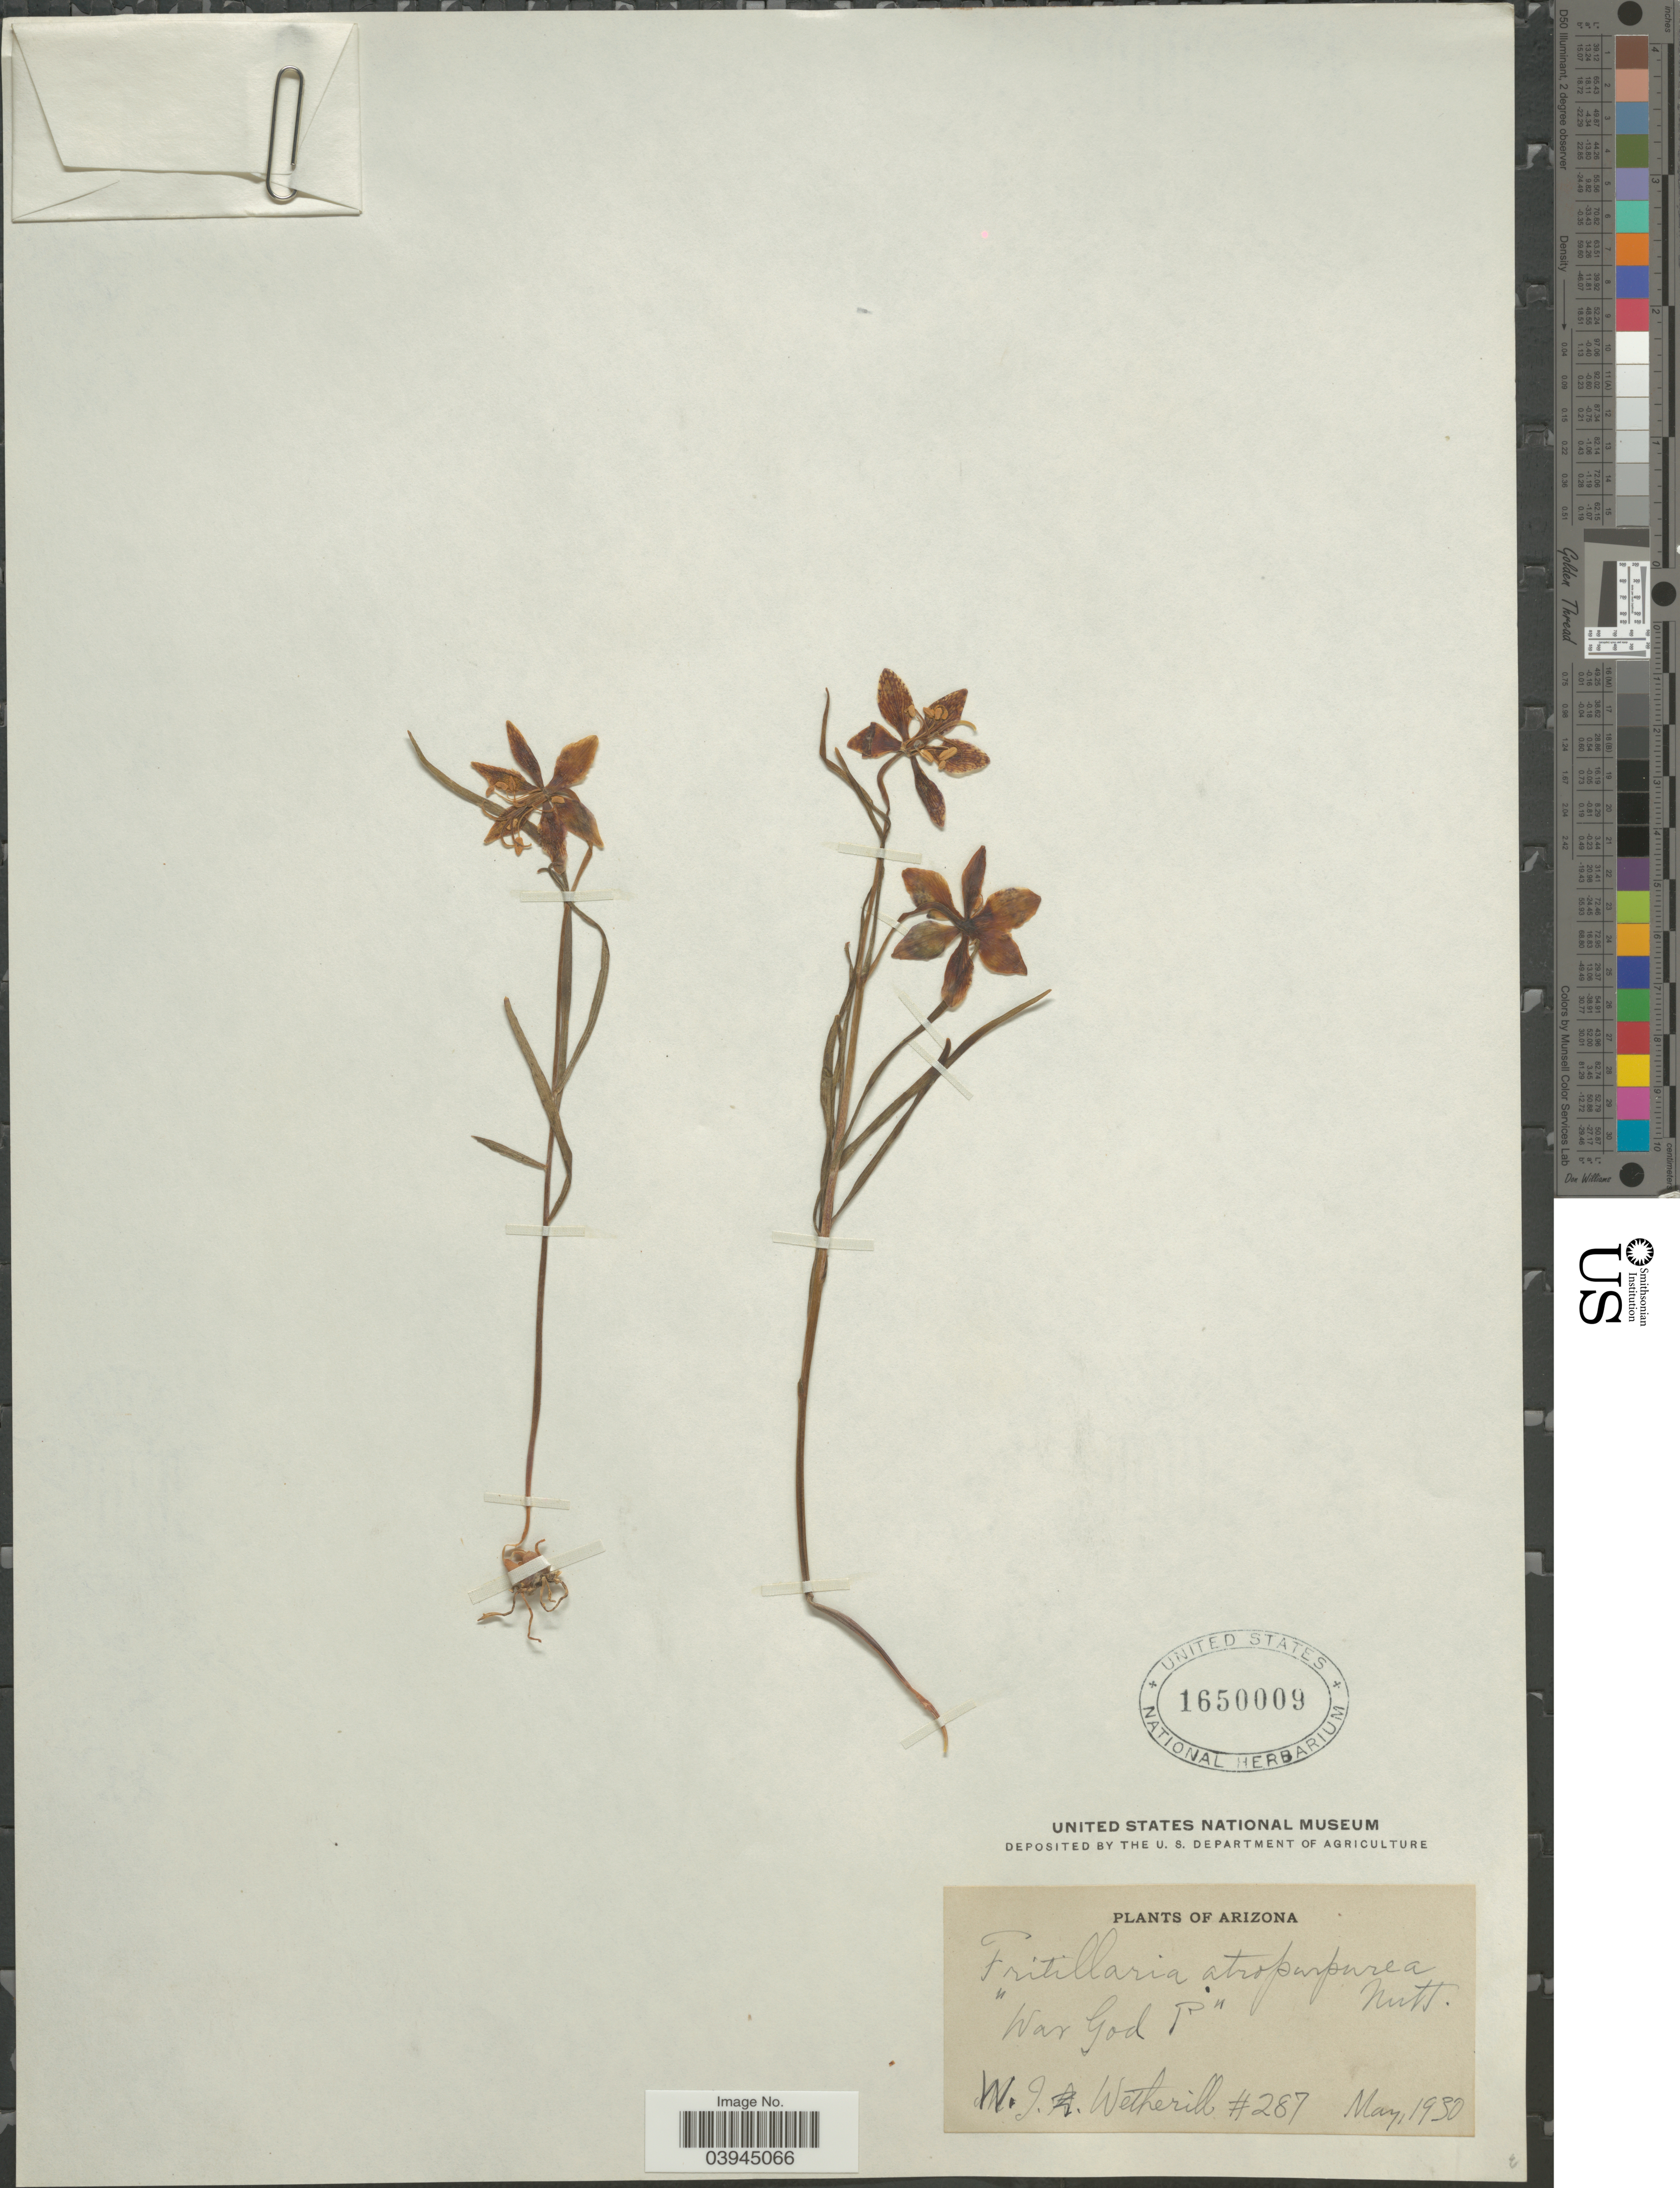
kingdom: Plantae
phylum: Tracheophyta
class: Liliopsida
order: Liliales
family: Liliaceae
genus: Fritillaria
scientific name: Fritillaria atropurpurea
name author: Nutt.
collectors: W. Wetherill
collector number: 287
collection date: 1930-05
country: United States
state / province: Arizona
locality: War God P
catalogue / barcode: US 1650009